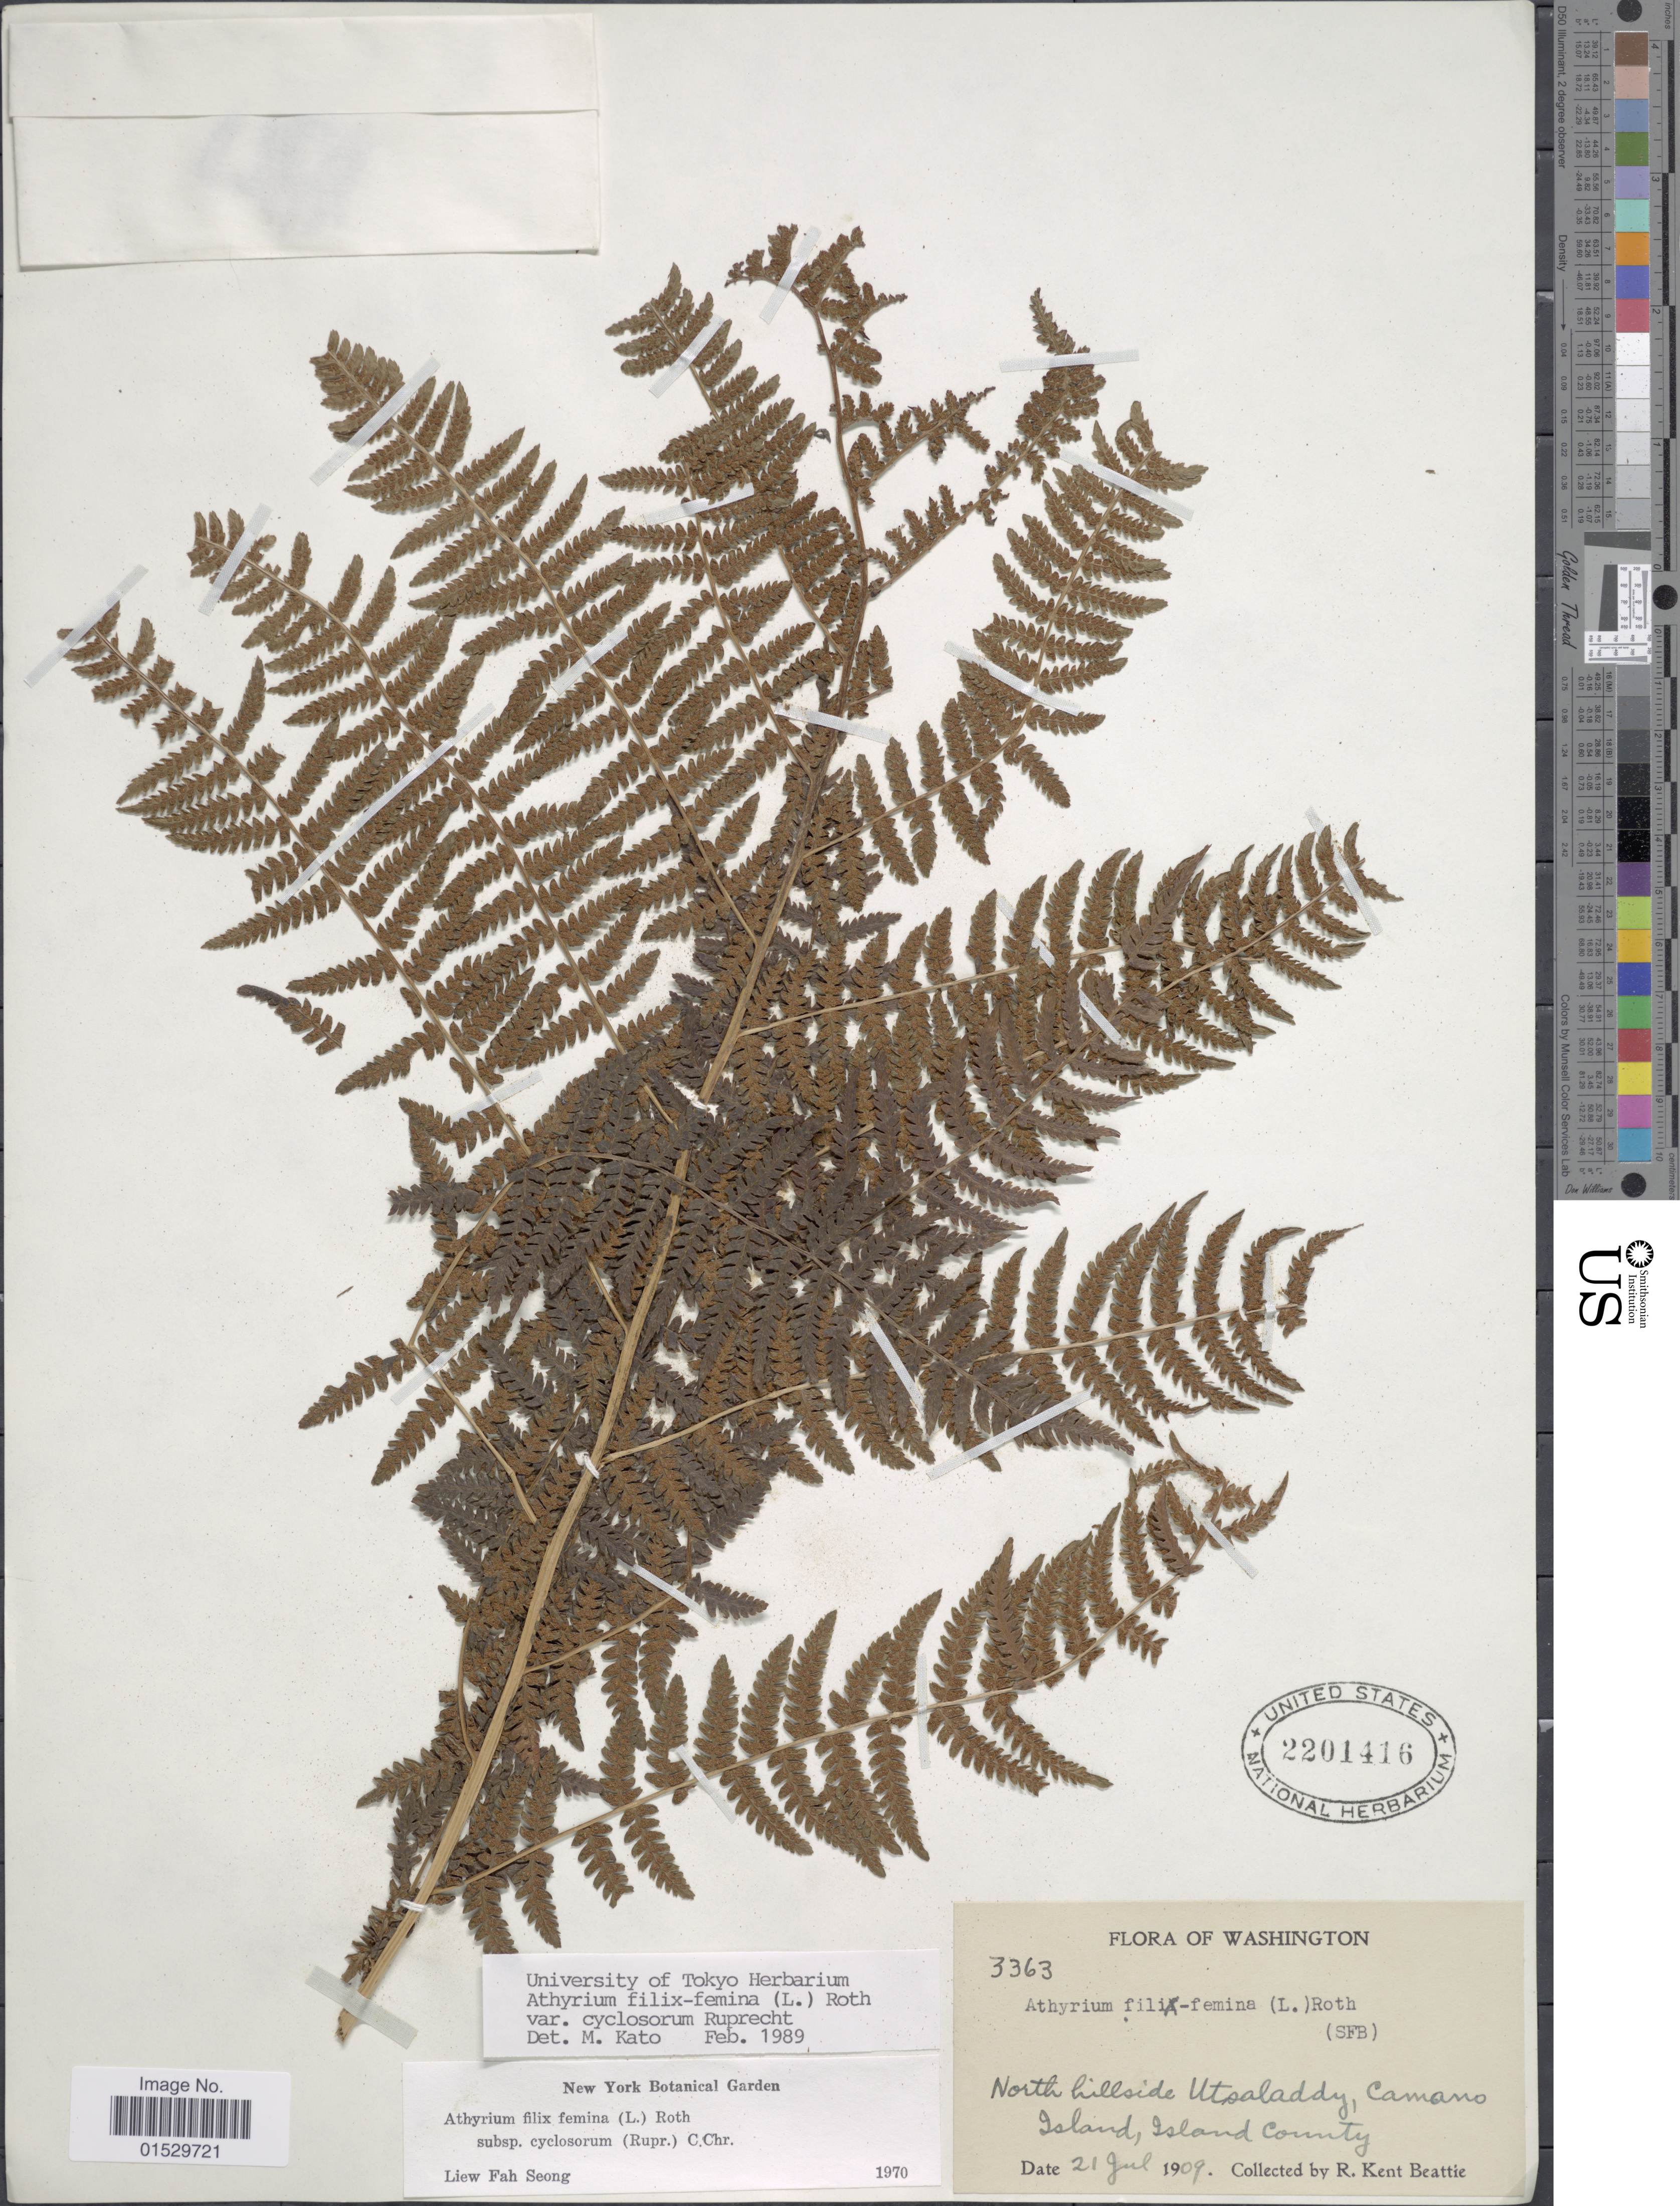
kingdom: Plantae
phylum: Tracheophyta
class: Polypodiopsida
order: Polypodiales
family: Athyriaceae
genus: Athyrium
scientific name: Athyrium filix-femina subsp. cyclosorum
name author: (Rupr.) C. Chr.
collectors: R. K. Beattie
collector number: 3363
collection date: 1909-07-21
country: United States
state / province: Washington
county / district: Island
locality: North hillside Utsaladdy, Camano Island, Island County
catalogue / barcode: US 2201416